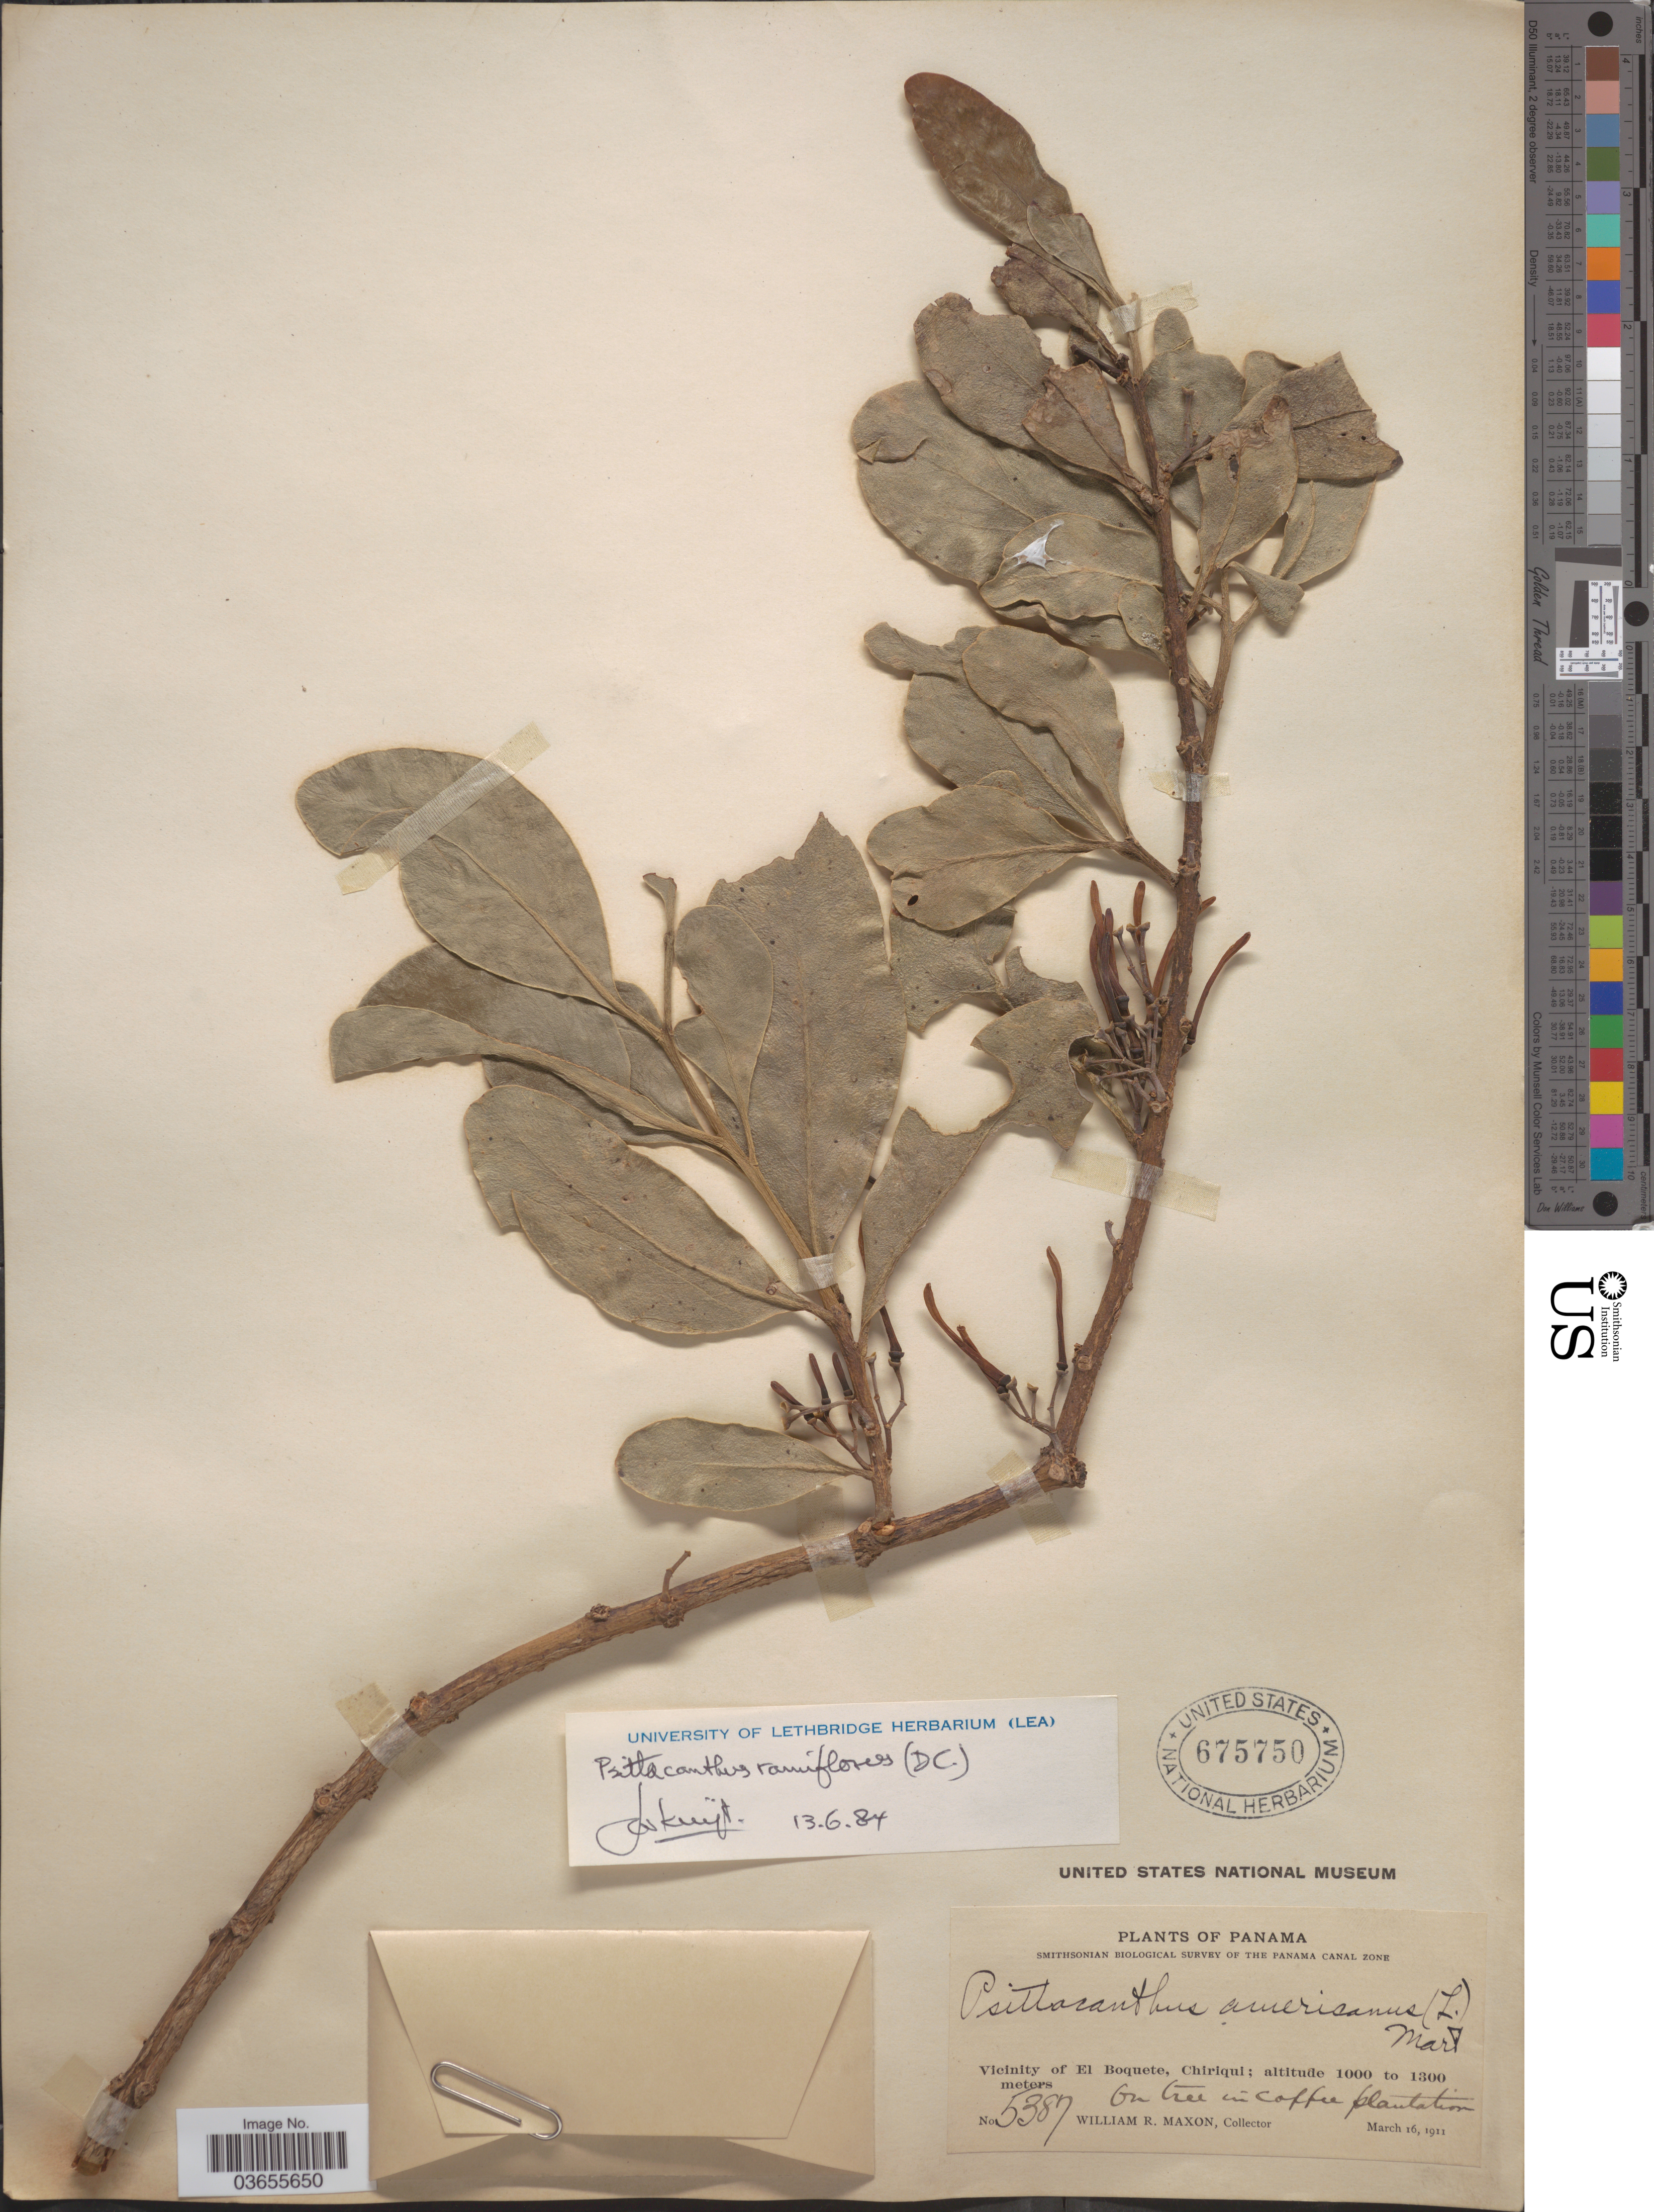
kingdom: Plantae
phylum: Tracheophyta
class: Magnoliopsida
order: Santalales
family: Loranthaceae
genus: Psittacanthus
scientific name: Psittacanthus ramiflorus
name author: (Moc. & Sessé ex DC.) G. Don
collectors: W. R. Maxon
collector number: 5387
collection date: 1911-03-16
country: Panama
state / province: Chiriqui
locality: Vicinity of El Boquete.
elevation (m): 1000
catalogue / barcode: US 675750